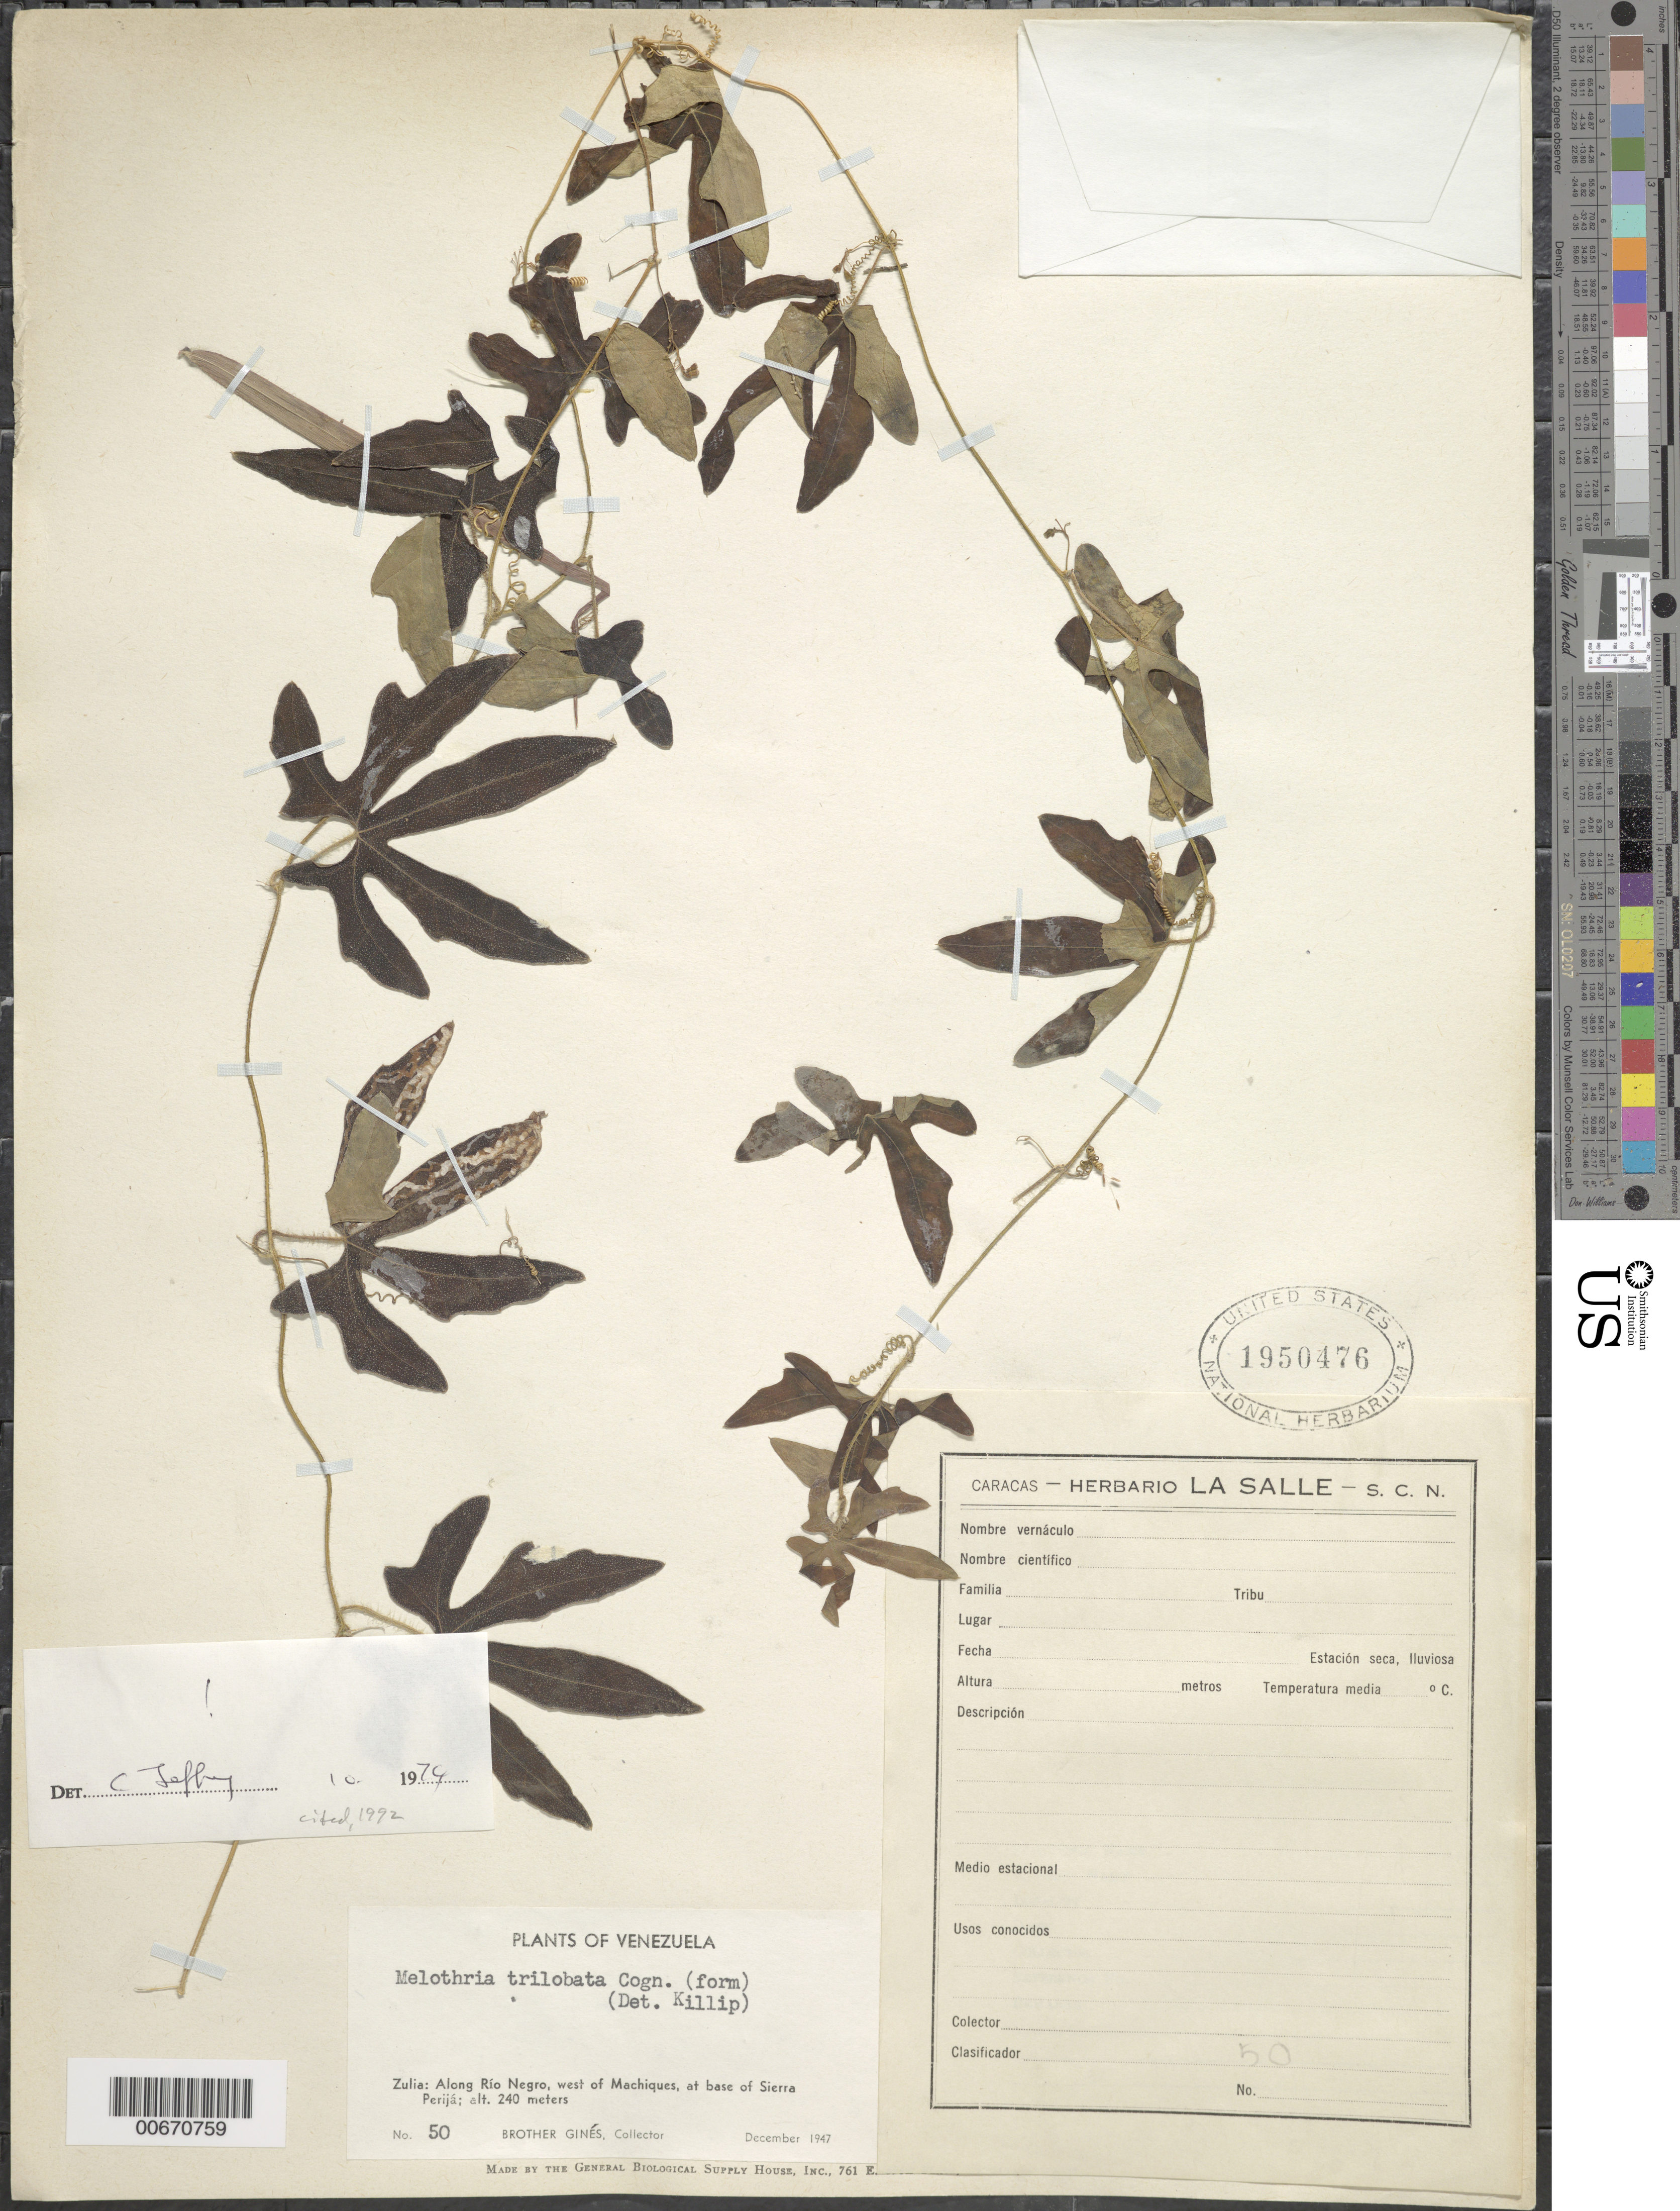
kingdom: Plantae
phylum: Tracheophyta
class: Magnoliopsida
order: Cucurbitales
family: Cucurbitaceae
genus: Melothria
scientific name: Melothria trilobata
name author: Cogn.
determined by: Jeffrey, C.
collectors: H. Gines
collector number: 50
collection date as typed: Dec-47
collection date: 1947-12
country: Venezuela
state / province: Zulia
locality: Río Negro, west of Machiques, at base of Sierra Perijá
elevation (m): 240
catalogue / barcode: US 1950476